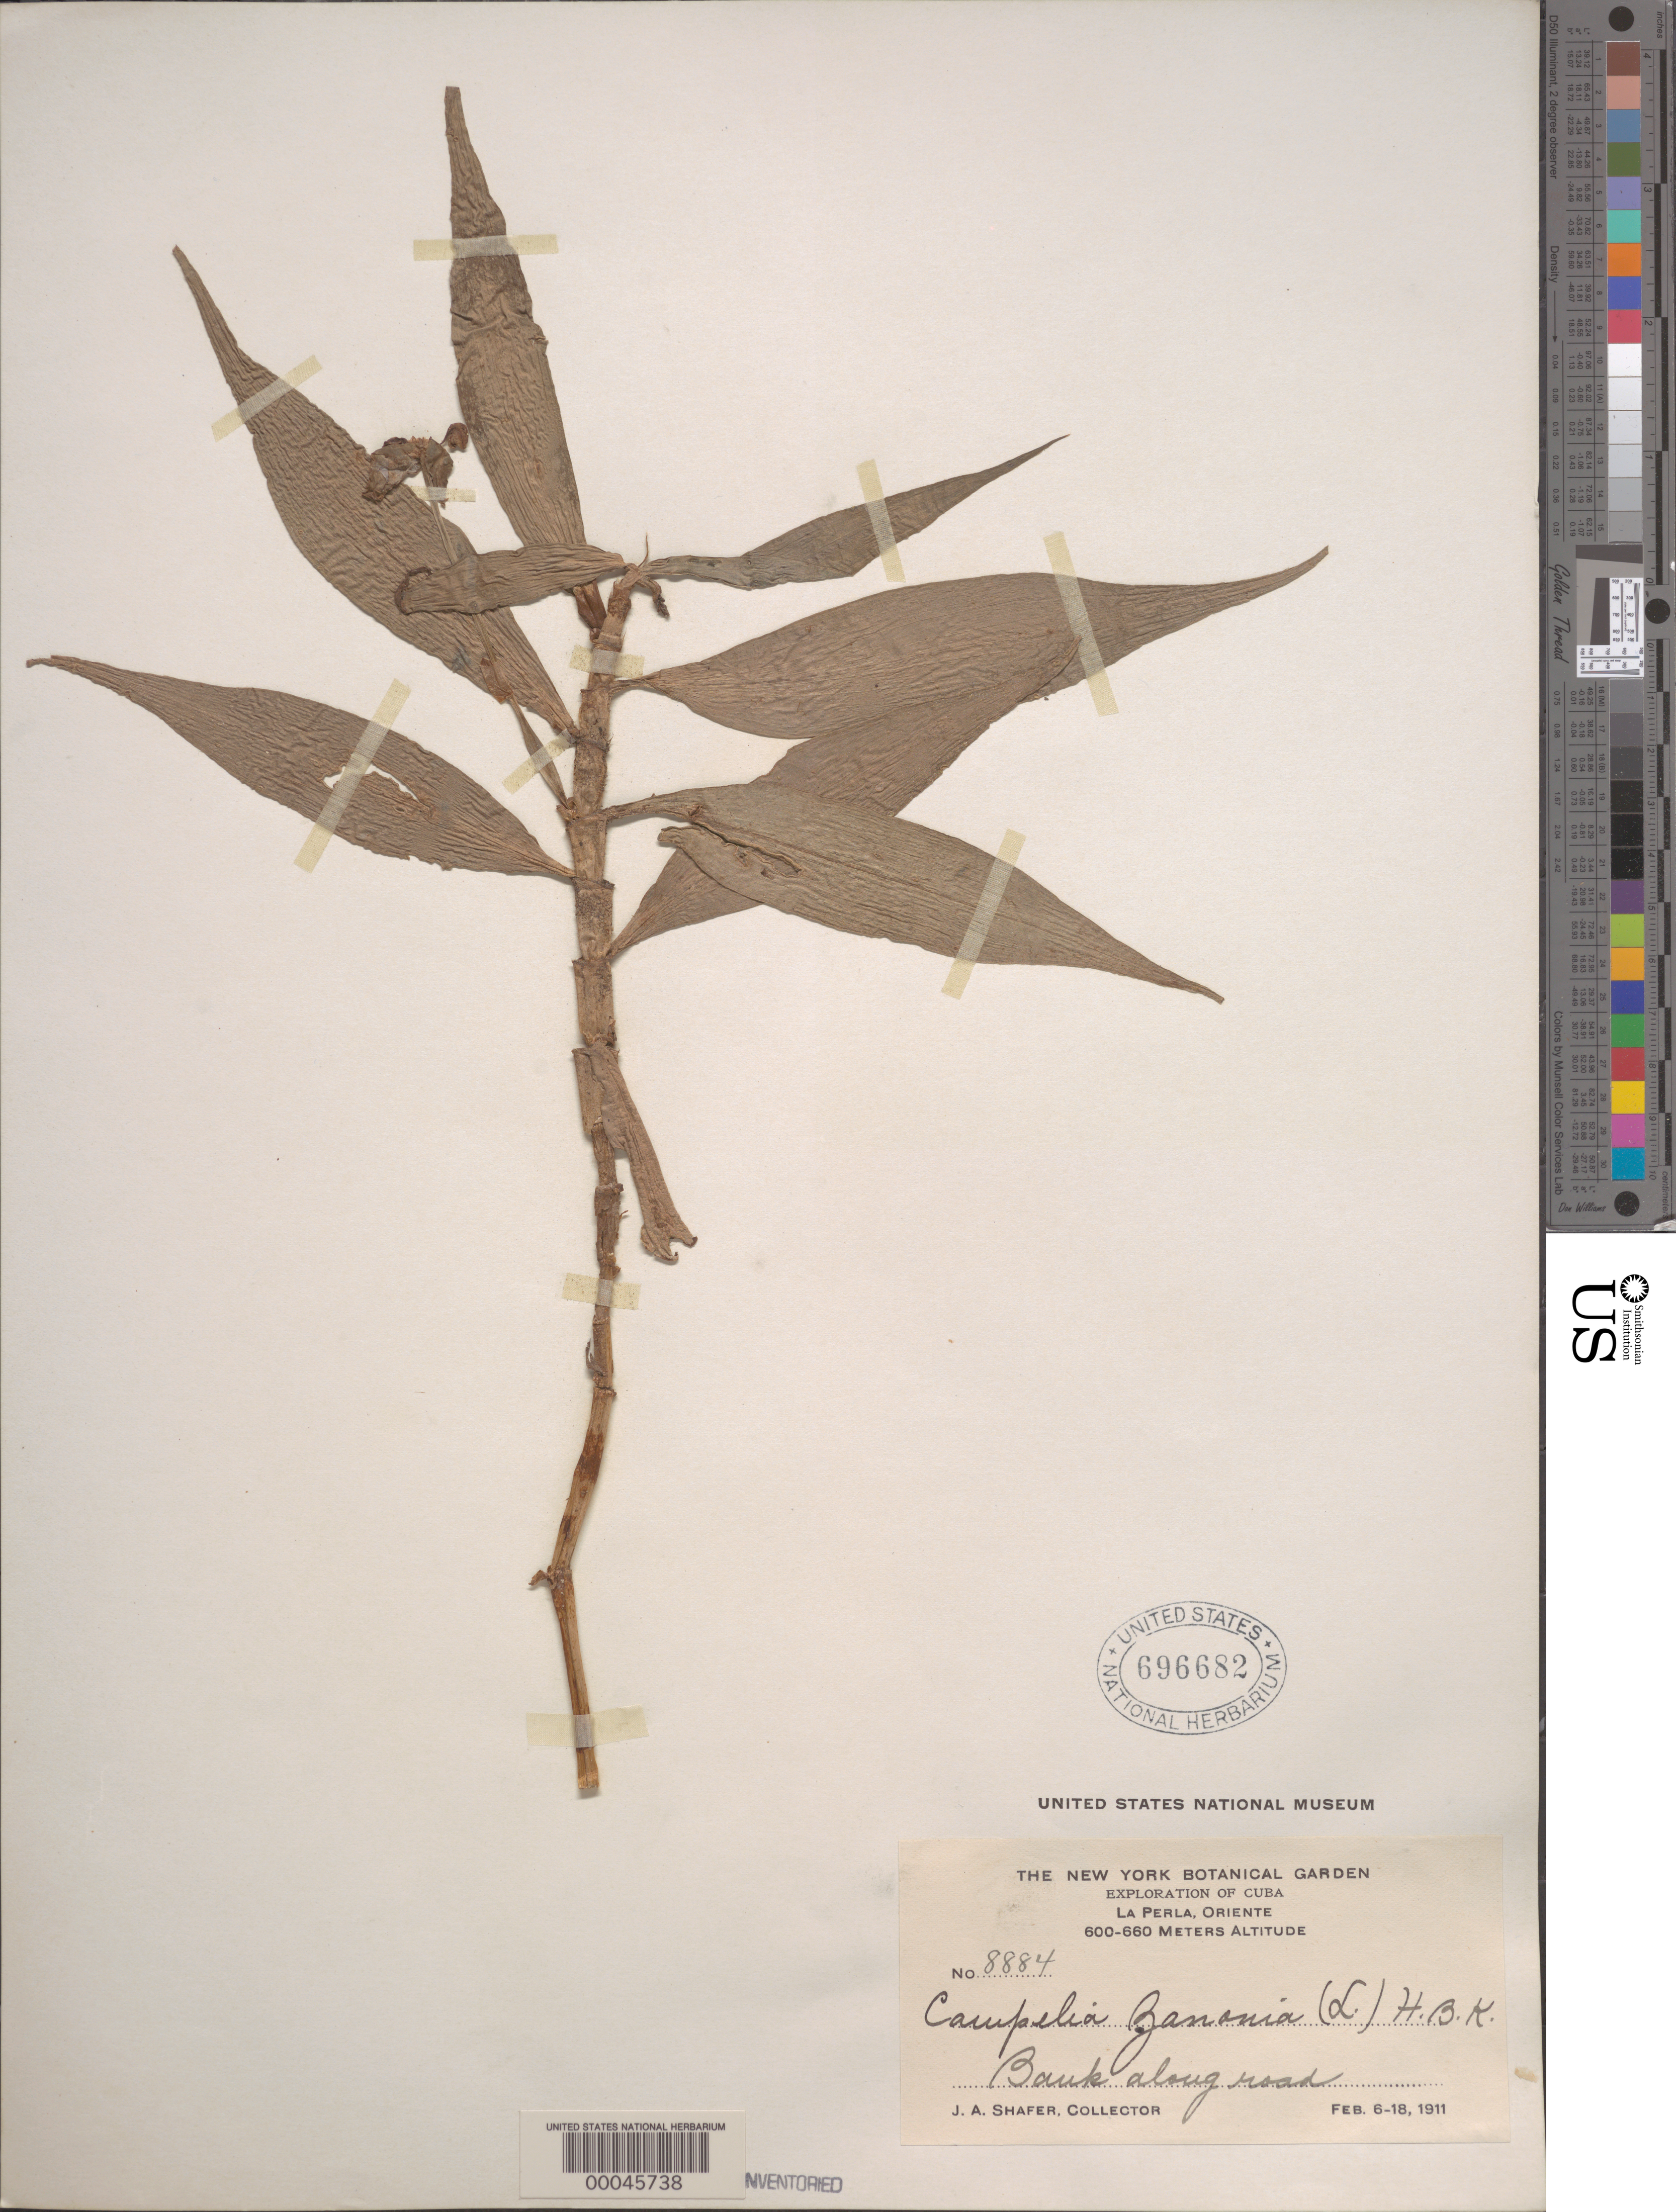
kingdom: Plantae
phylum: Tracheophyta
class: Liliopsida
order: Commelinales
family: Commelinaceae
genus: Tradescantia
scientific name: Tradescantia zanonia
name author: (L.) Sw.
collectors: J. A. Shafer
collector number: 8884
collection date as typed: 06 Feb 1911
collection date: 1911-02-06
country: Cuba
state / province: Oriente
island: Greater Antilles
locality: La perla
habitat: Roadbank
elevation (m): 600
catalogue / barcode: US 696682